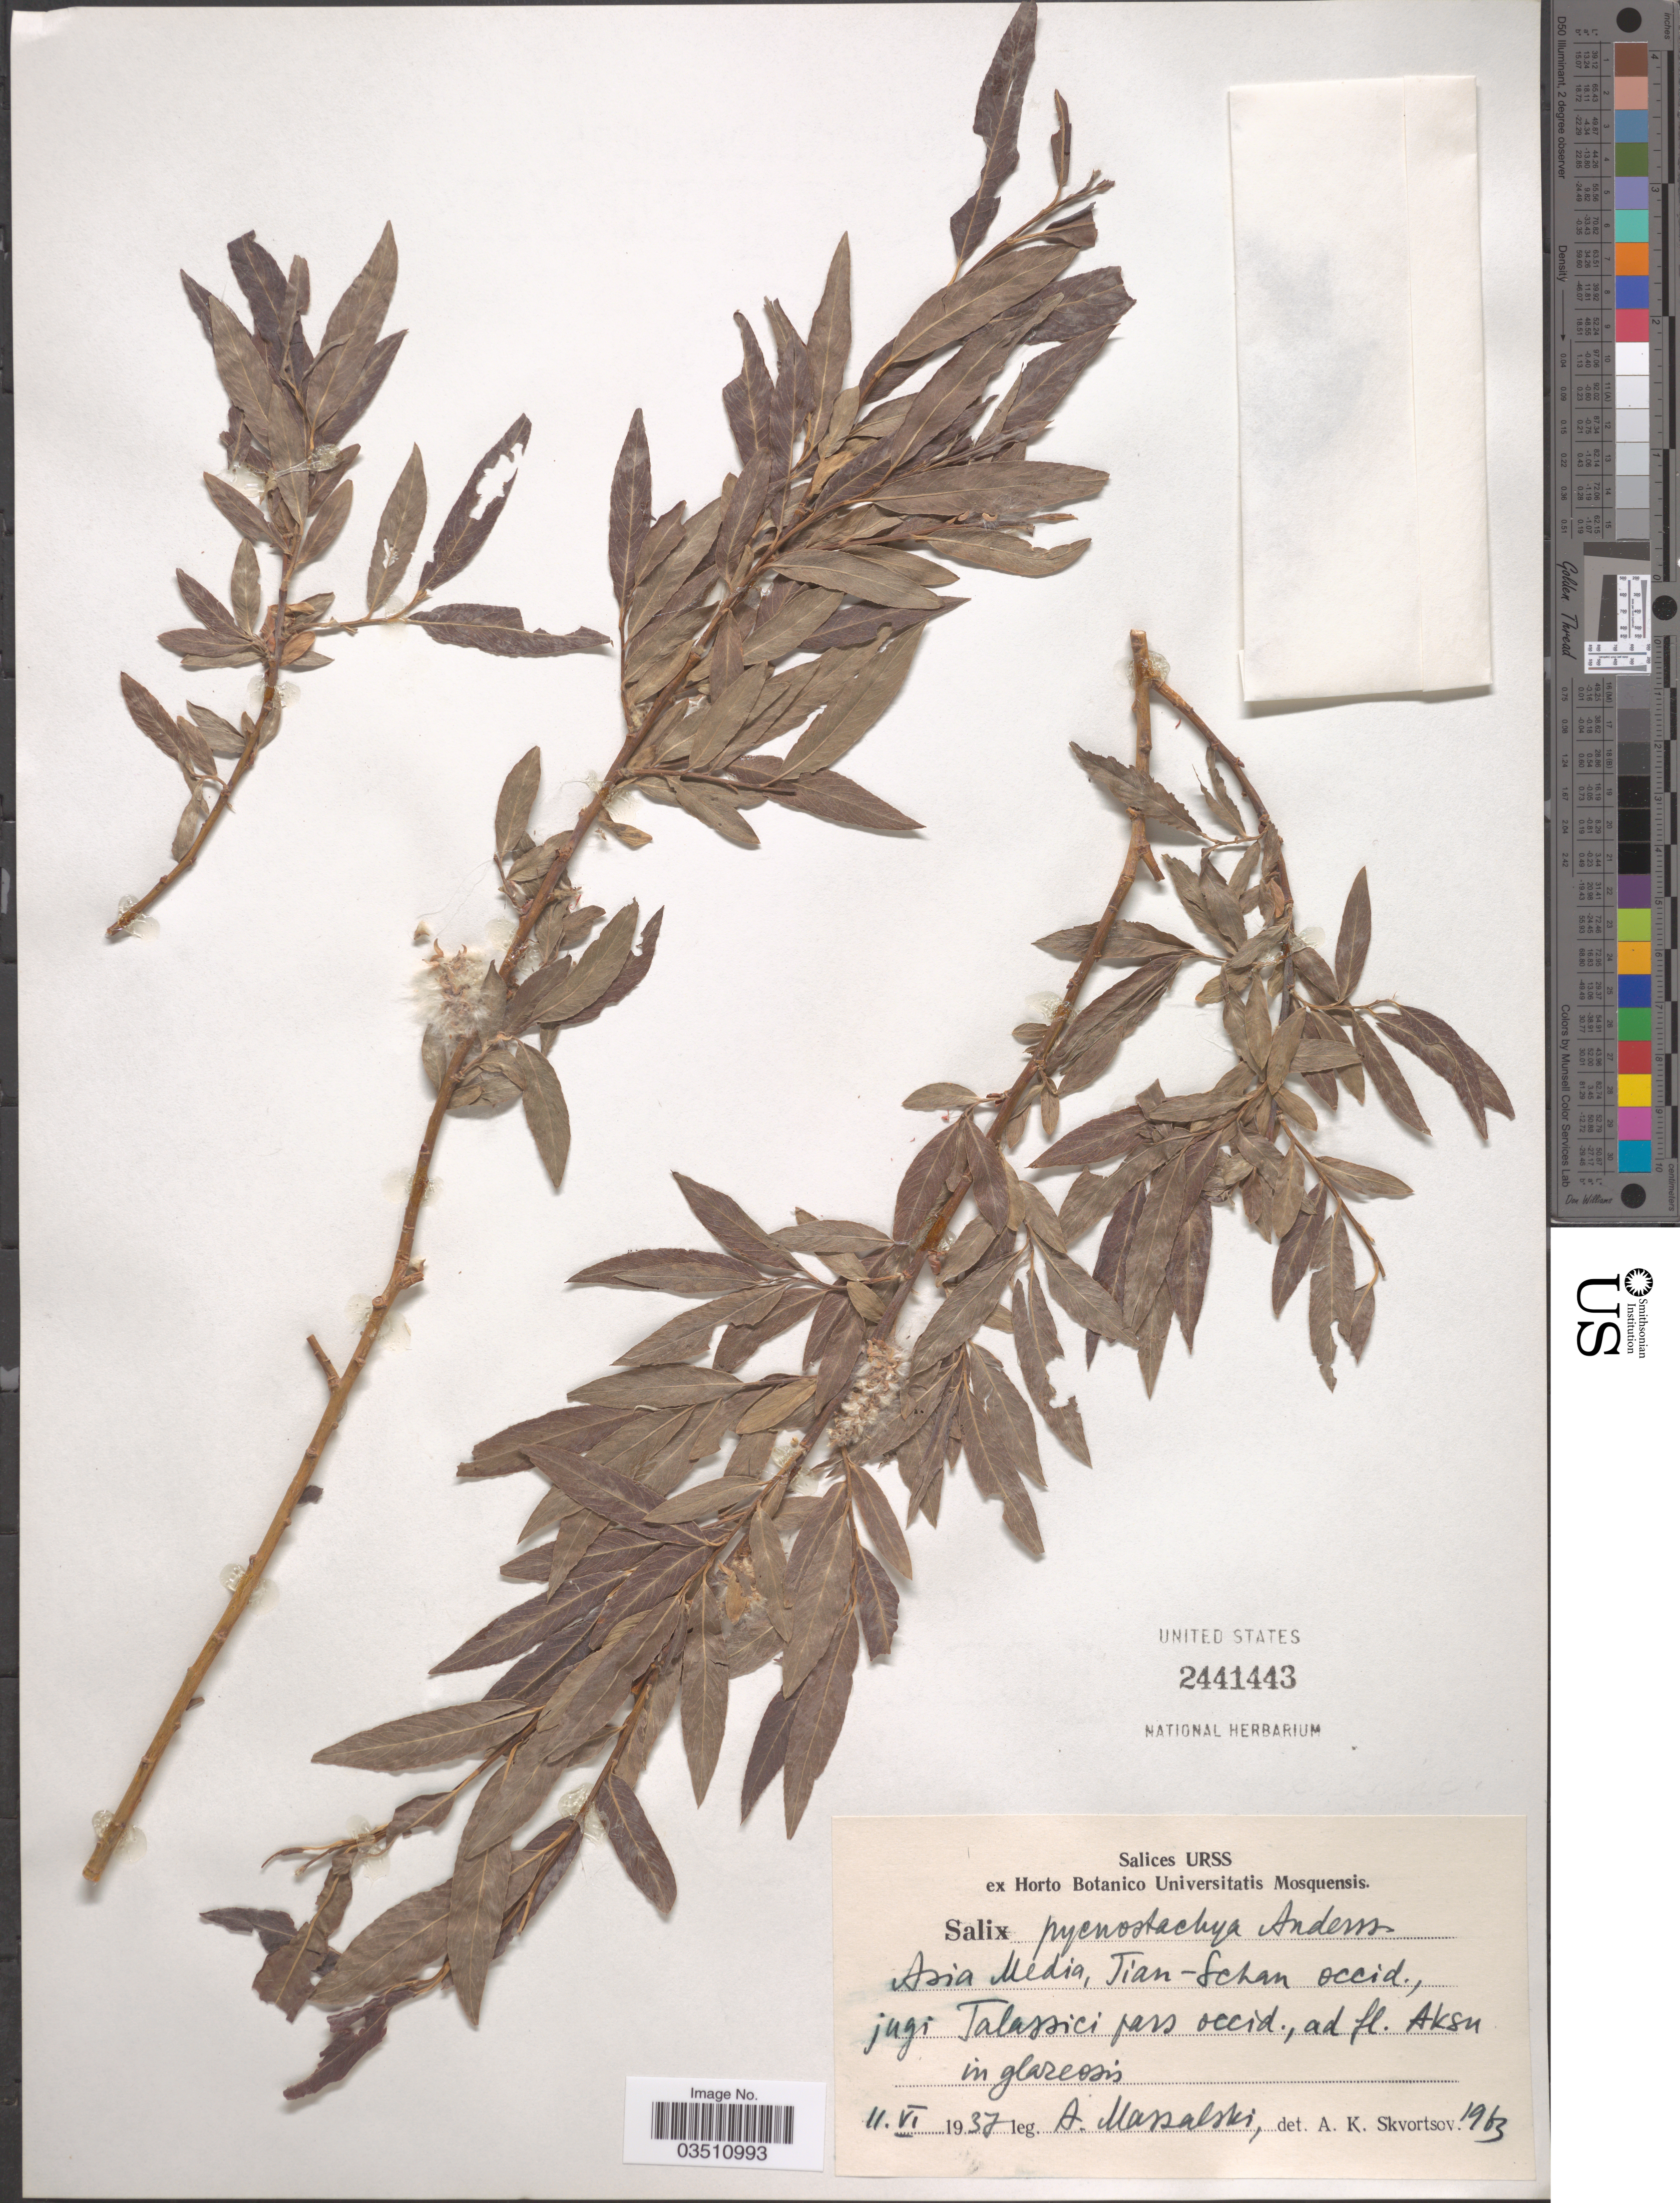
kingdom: Plantae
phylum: Tracheophyta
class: Magnoliopsida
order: Malpighiales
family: Salicaceae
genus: Salix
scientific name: Salix pycnostachya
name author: Andersson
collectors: A. Massalski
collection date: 1937-06-11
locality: Asia Media, Tian-Schan occid., jugi Talassici pars occid., ad fl. Aksu.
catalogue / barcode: US 2441443